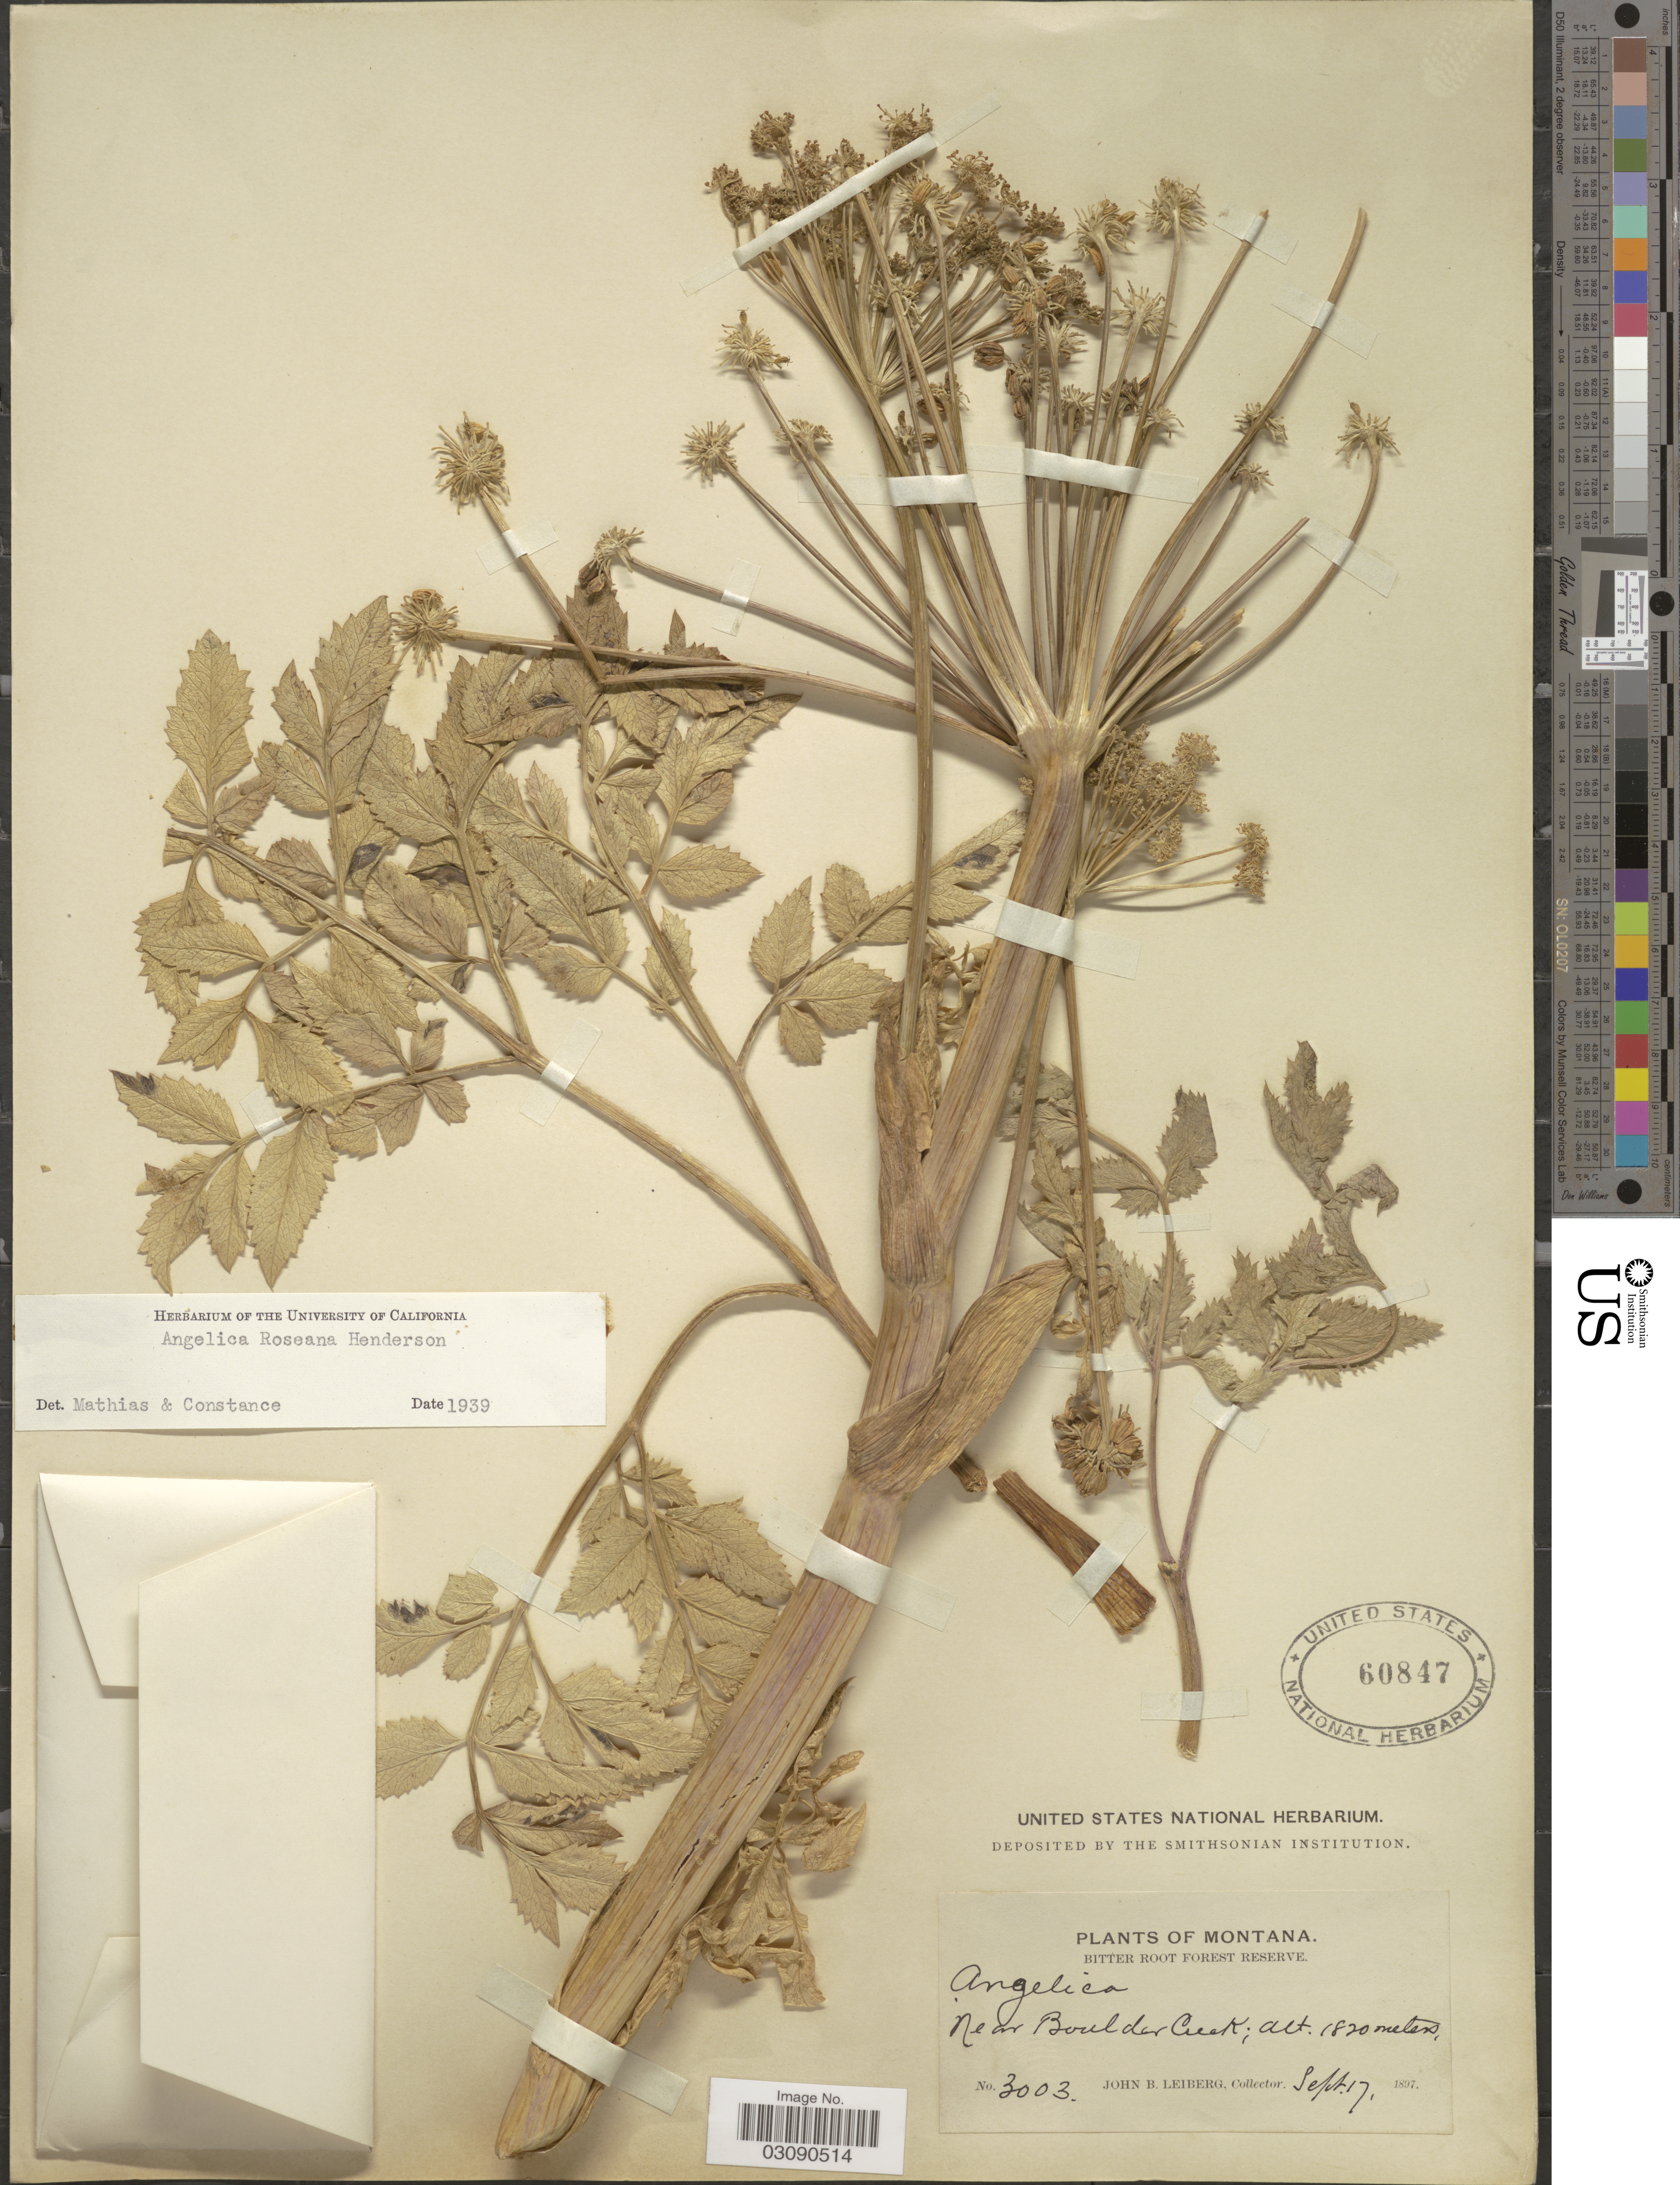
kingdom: Plantae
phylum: Tracheophyta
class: Magnoliopsida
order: Apiales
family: Apiaceae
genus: Angelica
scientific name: Angelica roseana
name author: L.F. Hend.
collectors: J. B. Leiberg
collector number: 3003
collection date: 1897-09-17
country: United States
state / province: Montana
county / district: Ravalli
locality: Bitter Root Forest Reserve. Near Boulder Creek.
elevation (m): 1820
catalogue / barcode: US 60847